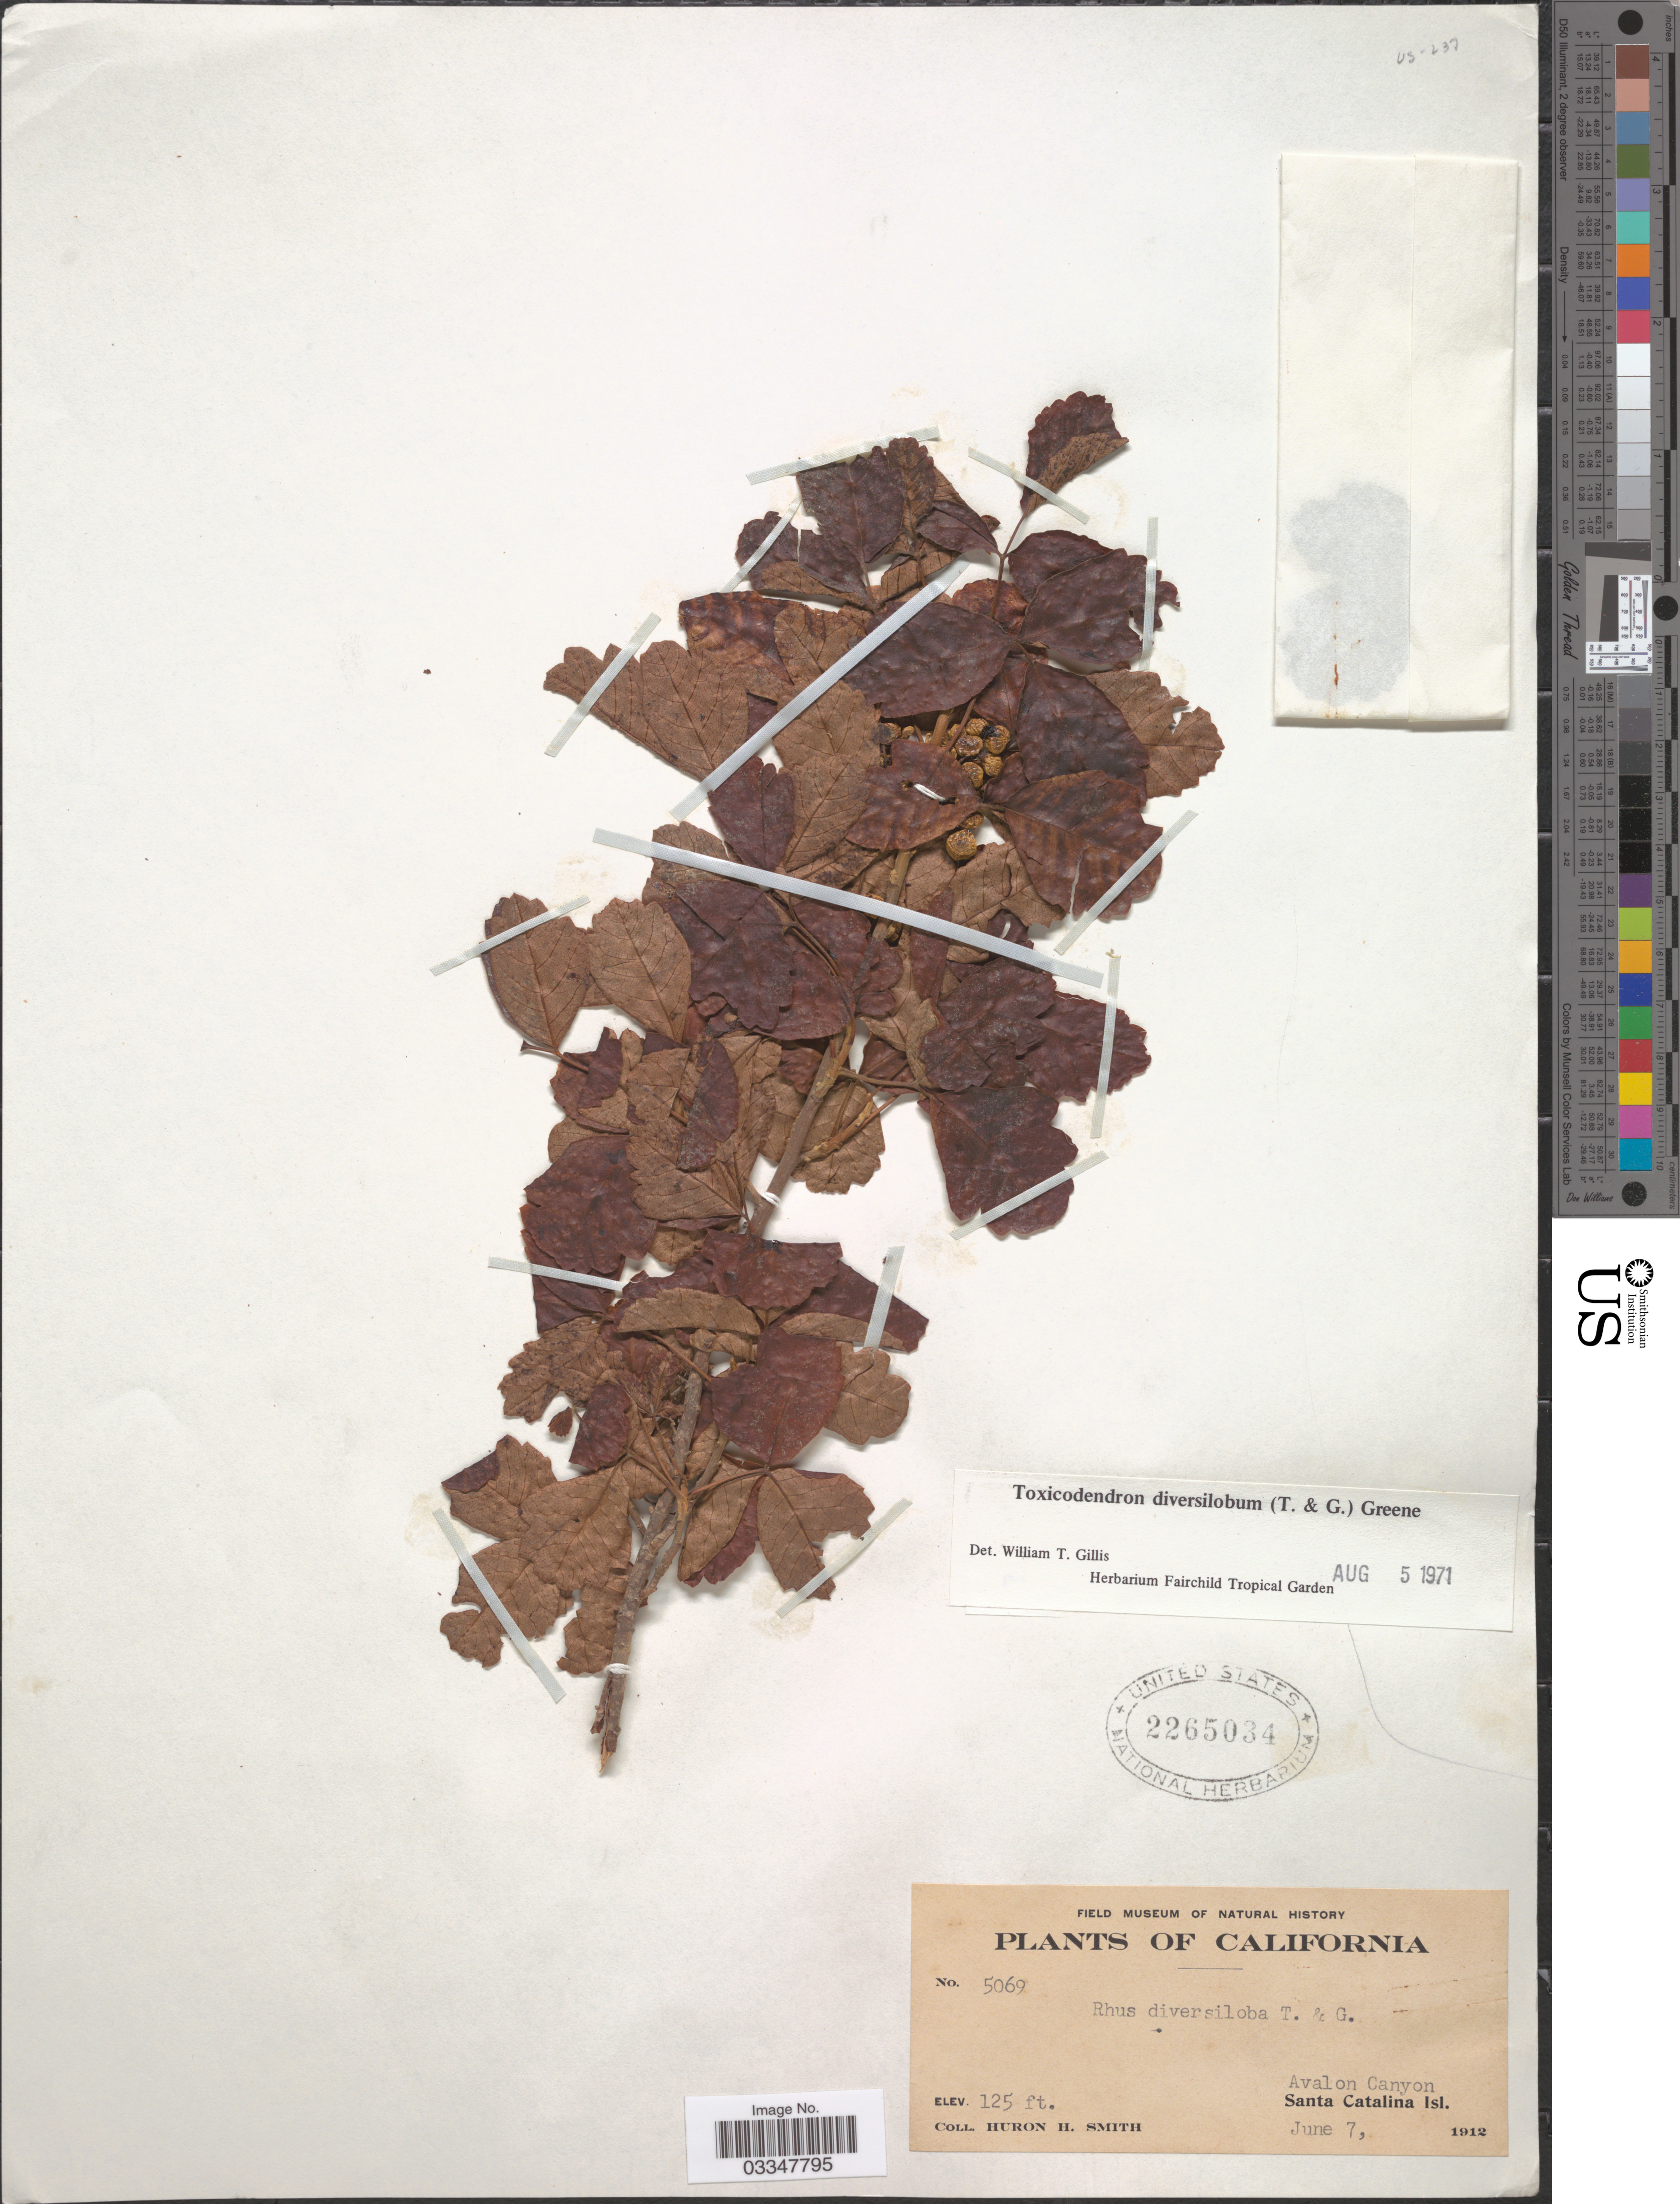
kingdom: Plantae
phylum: Tracheophyta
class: Magnoliopsida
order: Sapindales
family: Anacardiaceae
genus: Toxicodendron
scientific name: Toxicodendron diversilobum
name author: (Torr. & A. Gray) Greene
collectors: Huron H. Smith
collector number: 5069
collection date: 1912-06-07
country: United States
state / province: California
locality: Avalon Canyon. Santa Catalina Isl.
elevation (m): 38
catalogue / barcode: US 2265034